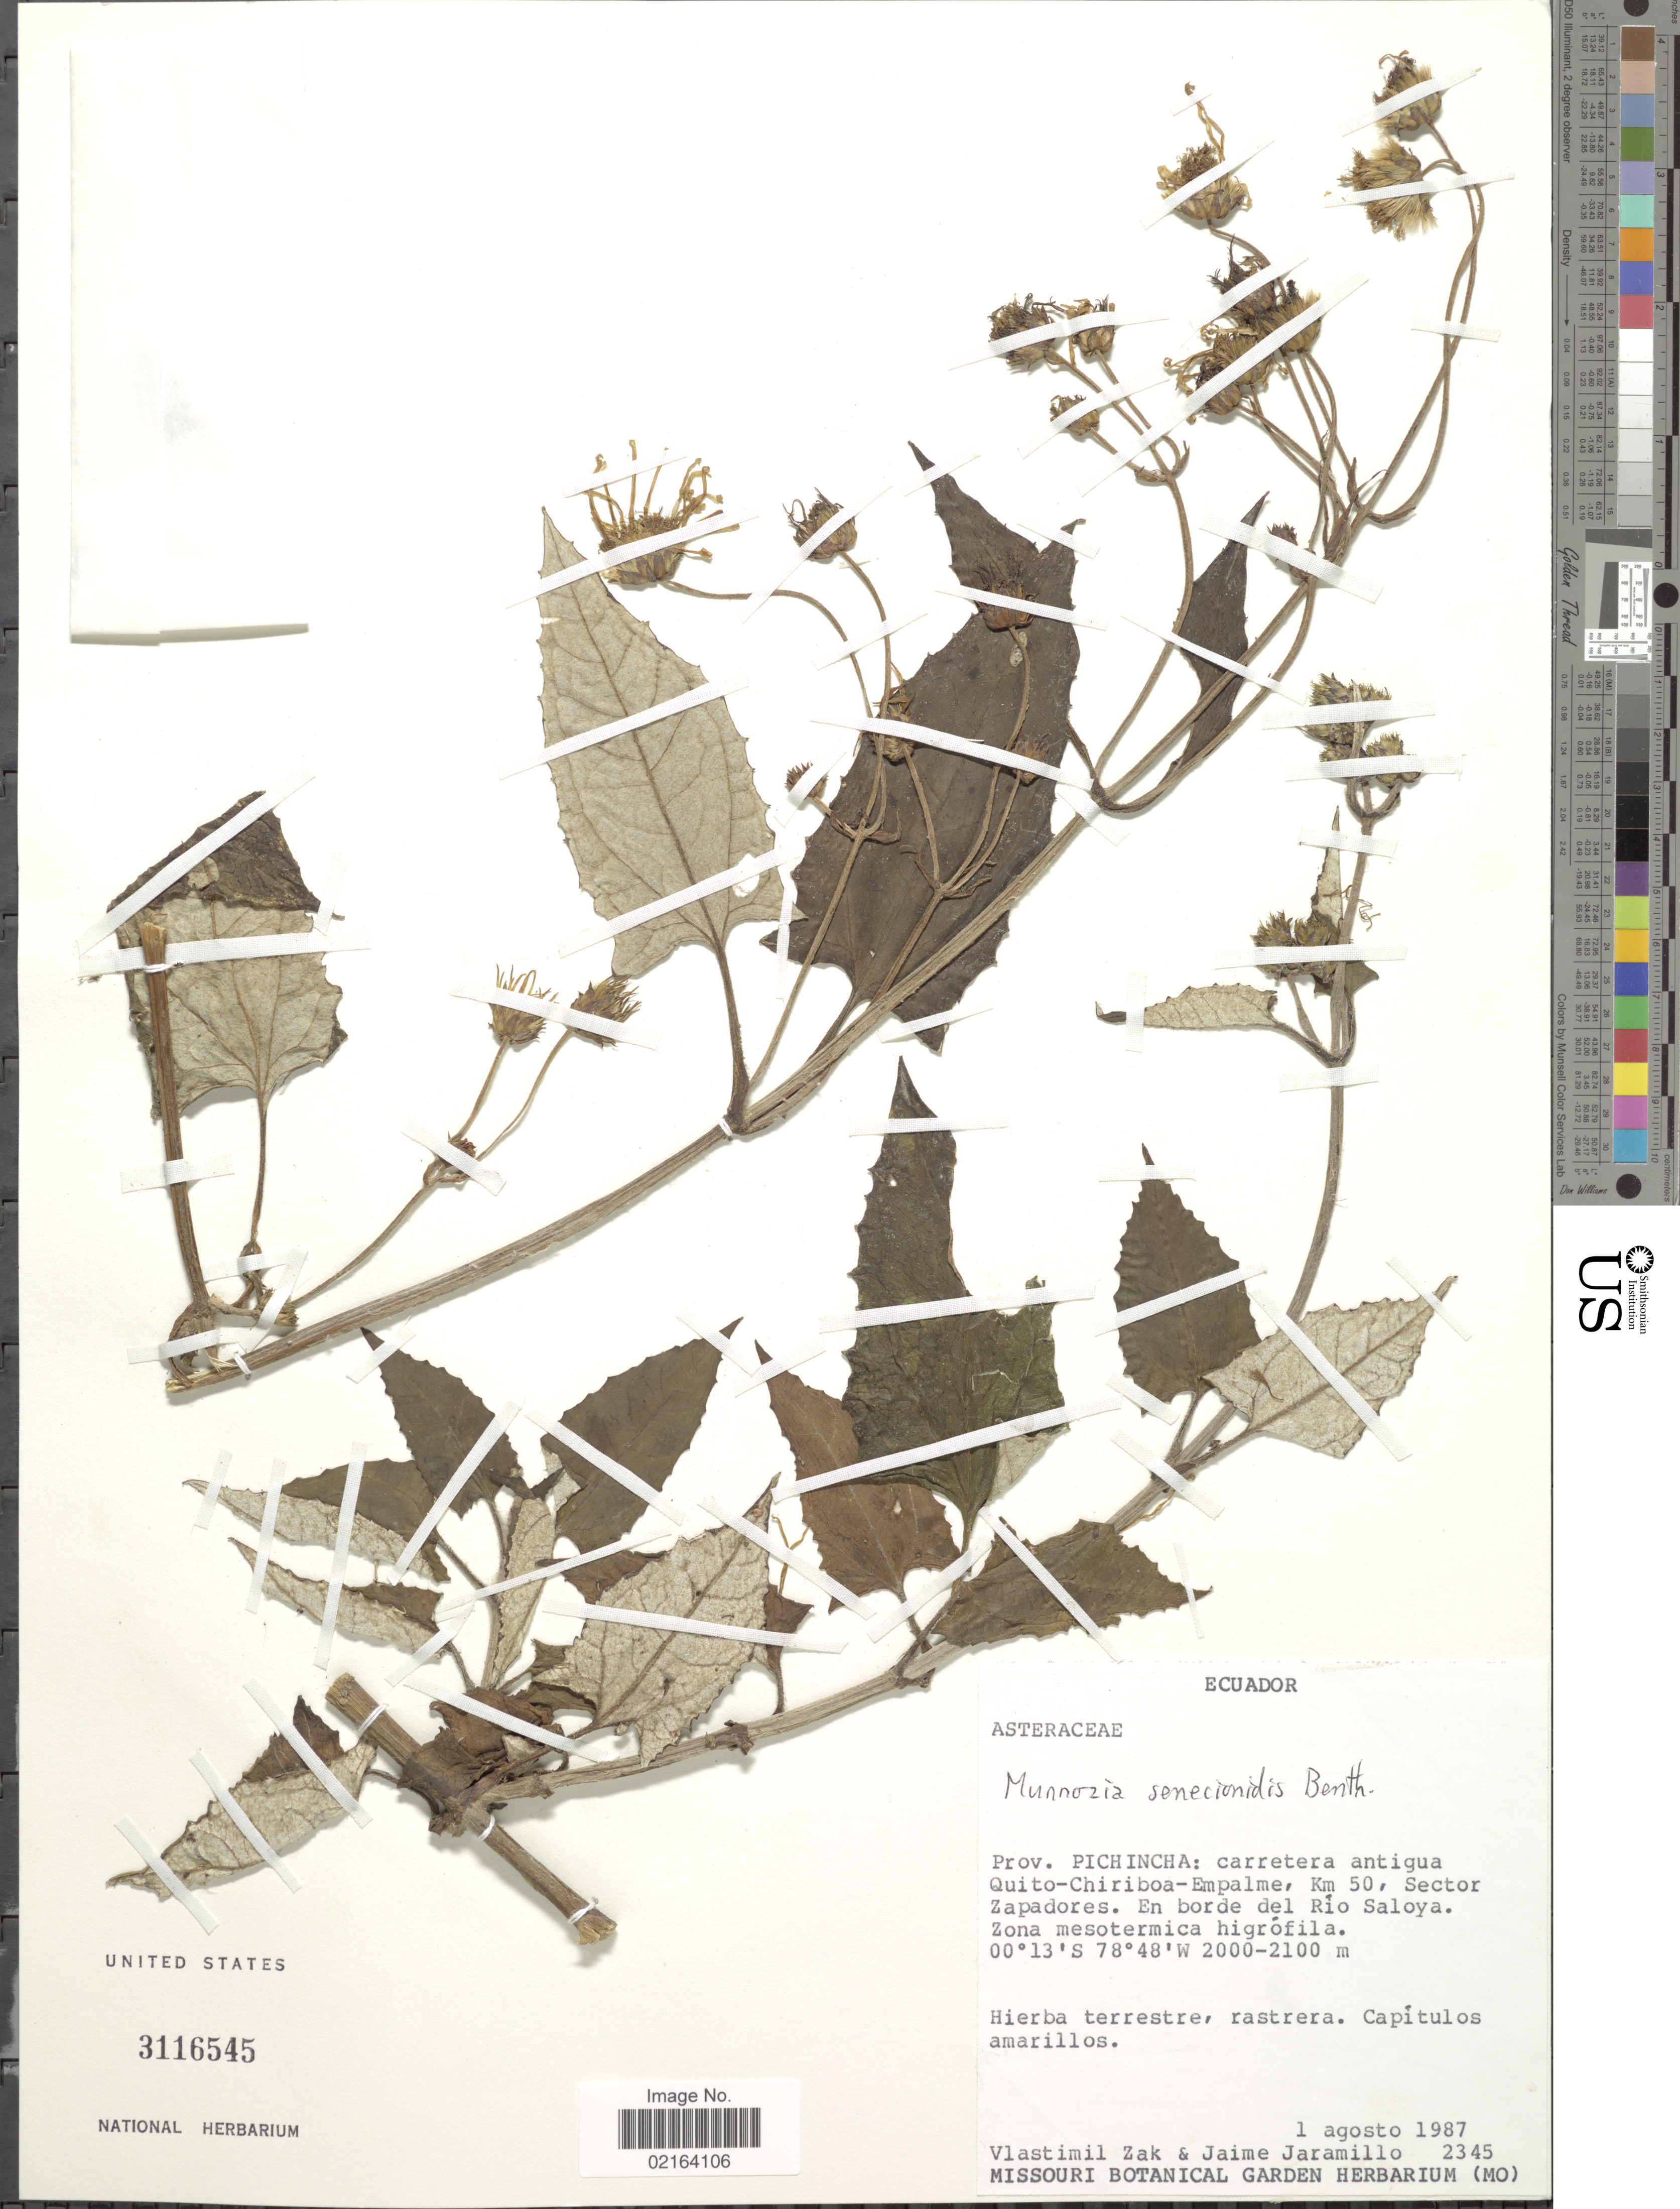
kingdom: Plantae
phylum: Tracheophyta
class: Magnoliopsida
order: Asterales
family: Asteraceae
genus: Munnozia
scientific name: Munnozia senecionidis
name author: Benth.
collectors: V. Zak & J. Jaramillo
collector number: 2345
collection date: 1987-08-01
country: Ecuador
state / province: Pichincha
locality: Prov. Pichincha: carretera antigua Quito-Chiriboa-Empalme, Km 50, Sector Zapoadores, En borde del Rio Saloya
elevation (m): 2000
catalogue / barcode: US 3116545